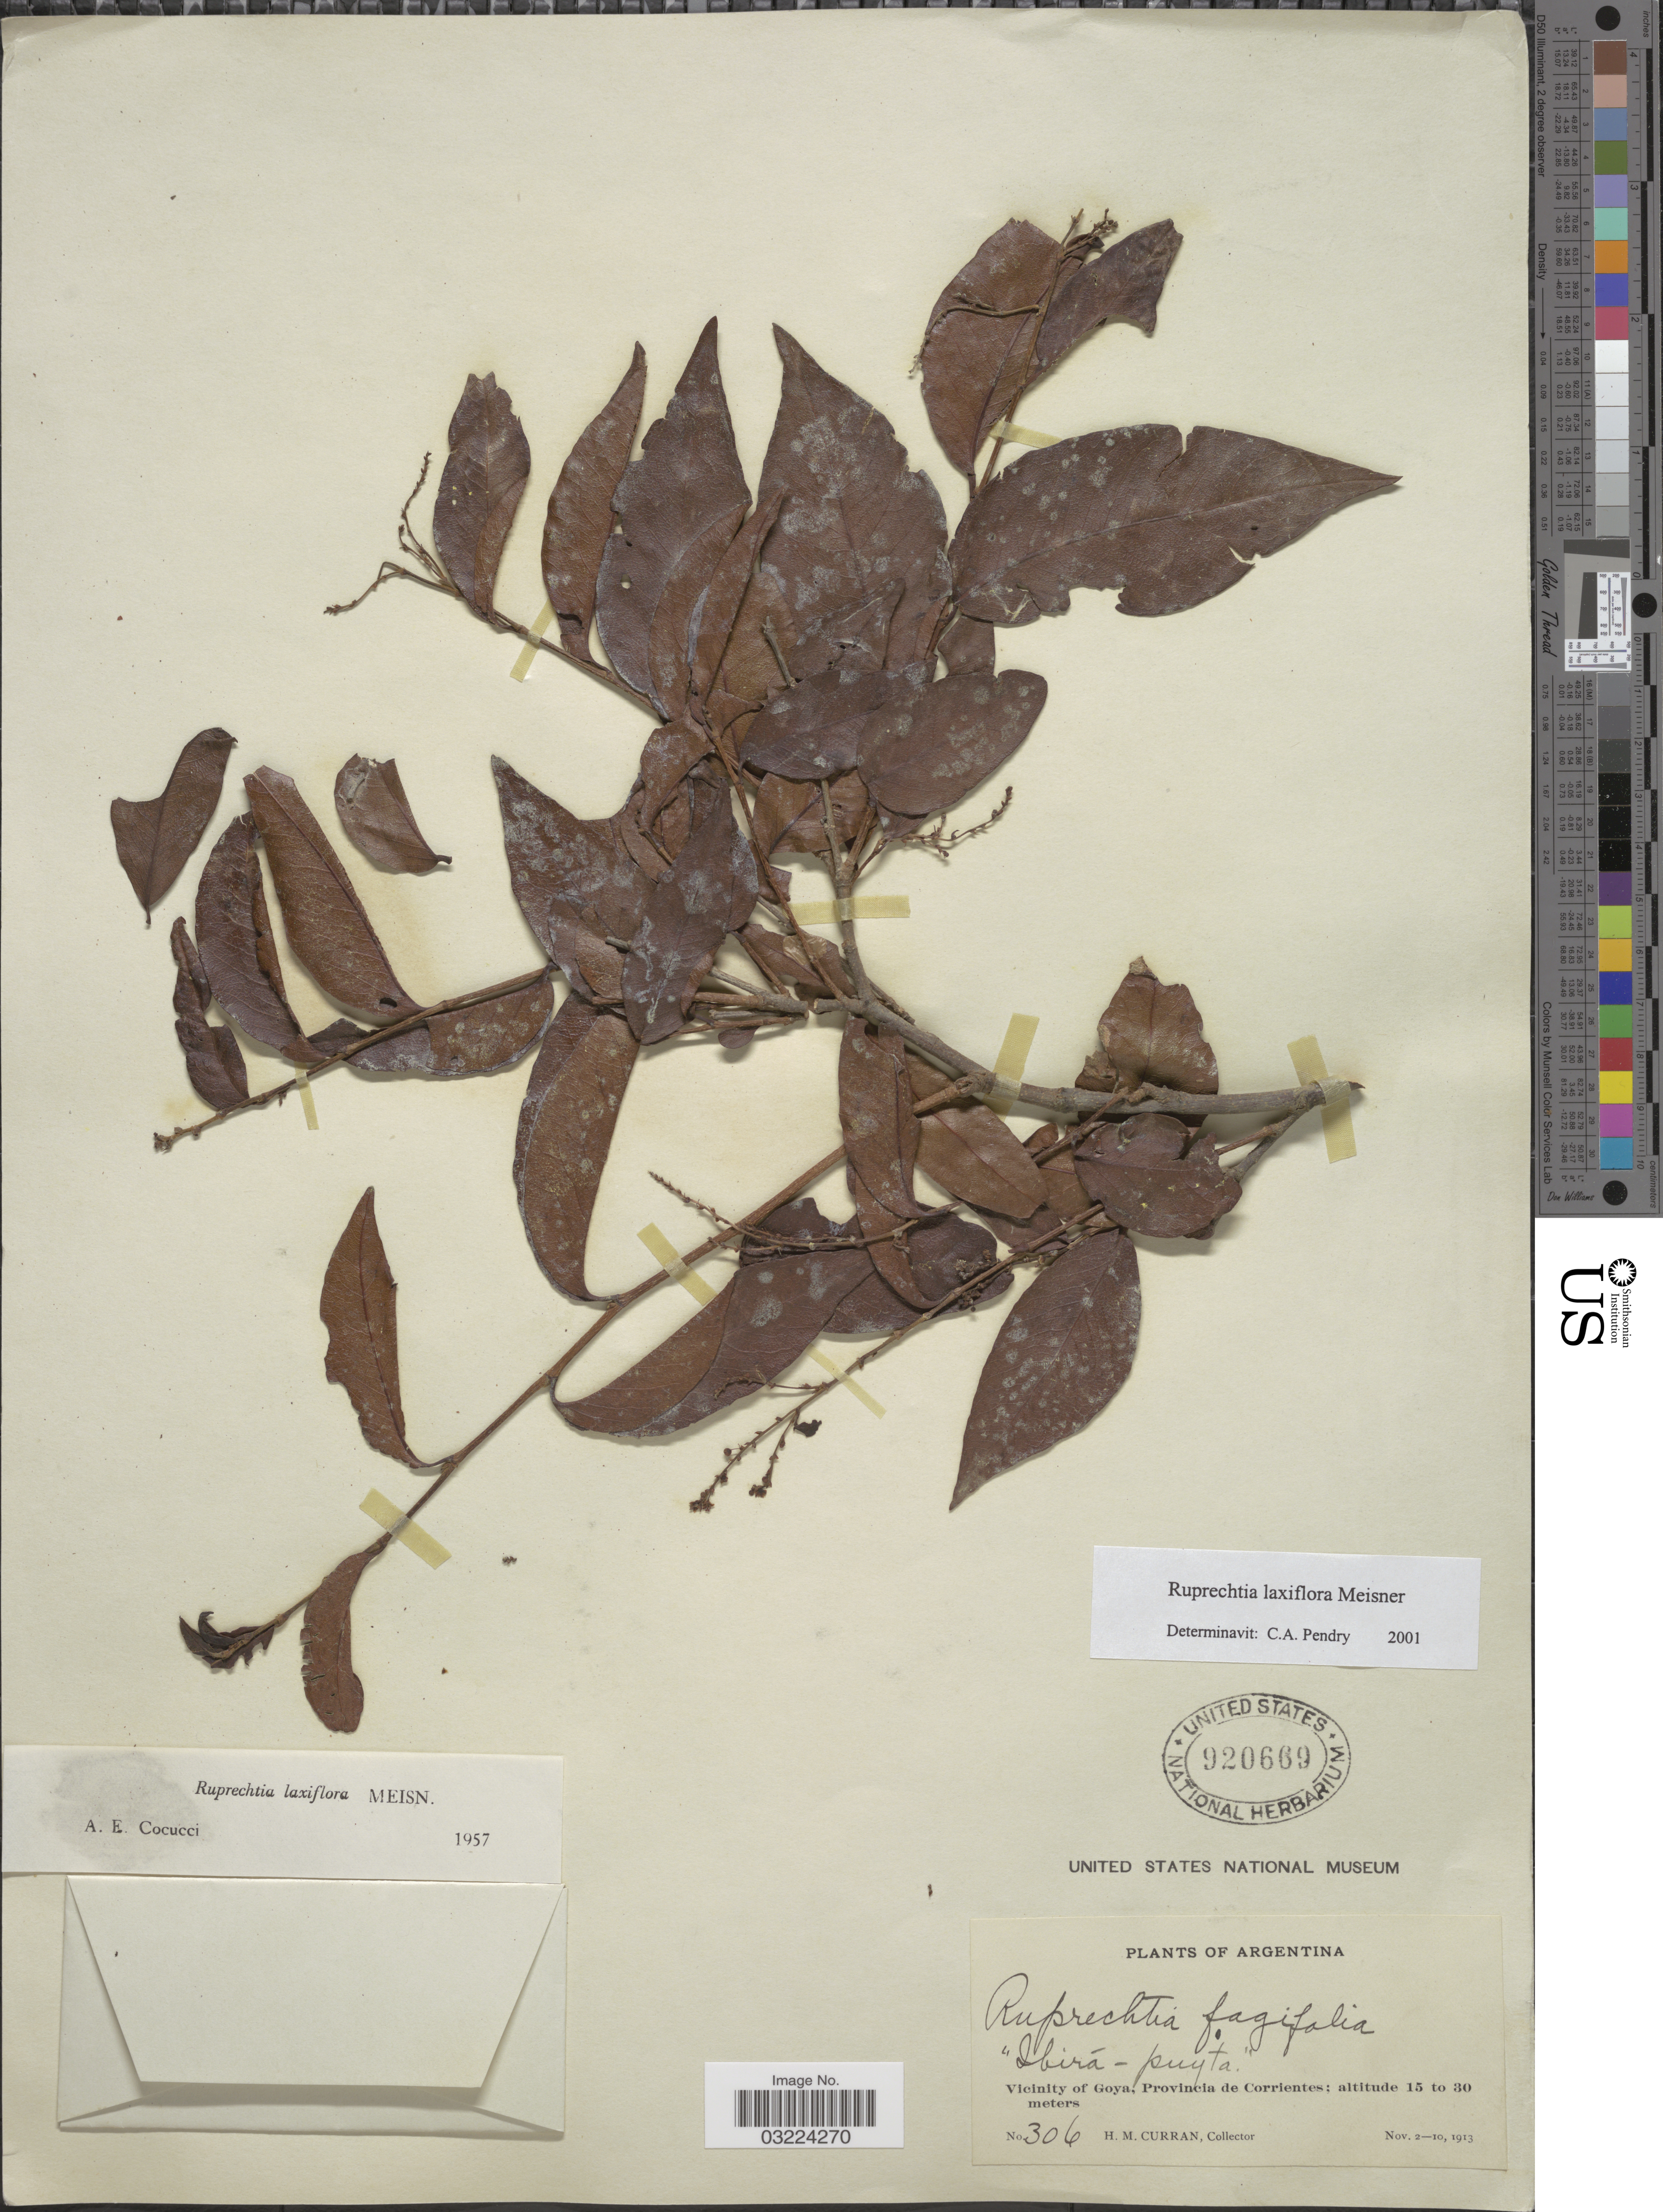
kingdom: Plantae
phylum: Tracheophyta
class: Magnoliopsida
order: Caryophyllales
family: Polygonaceae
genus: Ruprechtia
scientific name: Ruprechtia laxiflora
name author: Meisn.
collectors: H. M. Curran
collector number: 306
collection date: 1913-11-02/1913-11-10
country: Argentina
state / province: Corrientes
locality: Vicinity of Goya.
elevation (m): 15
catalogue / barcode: US 920669